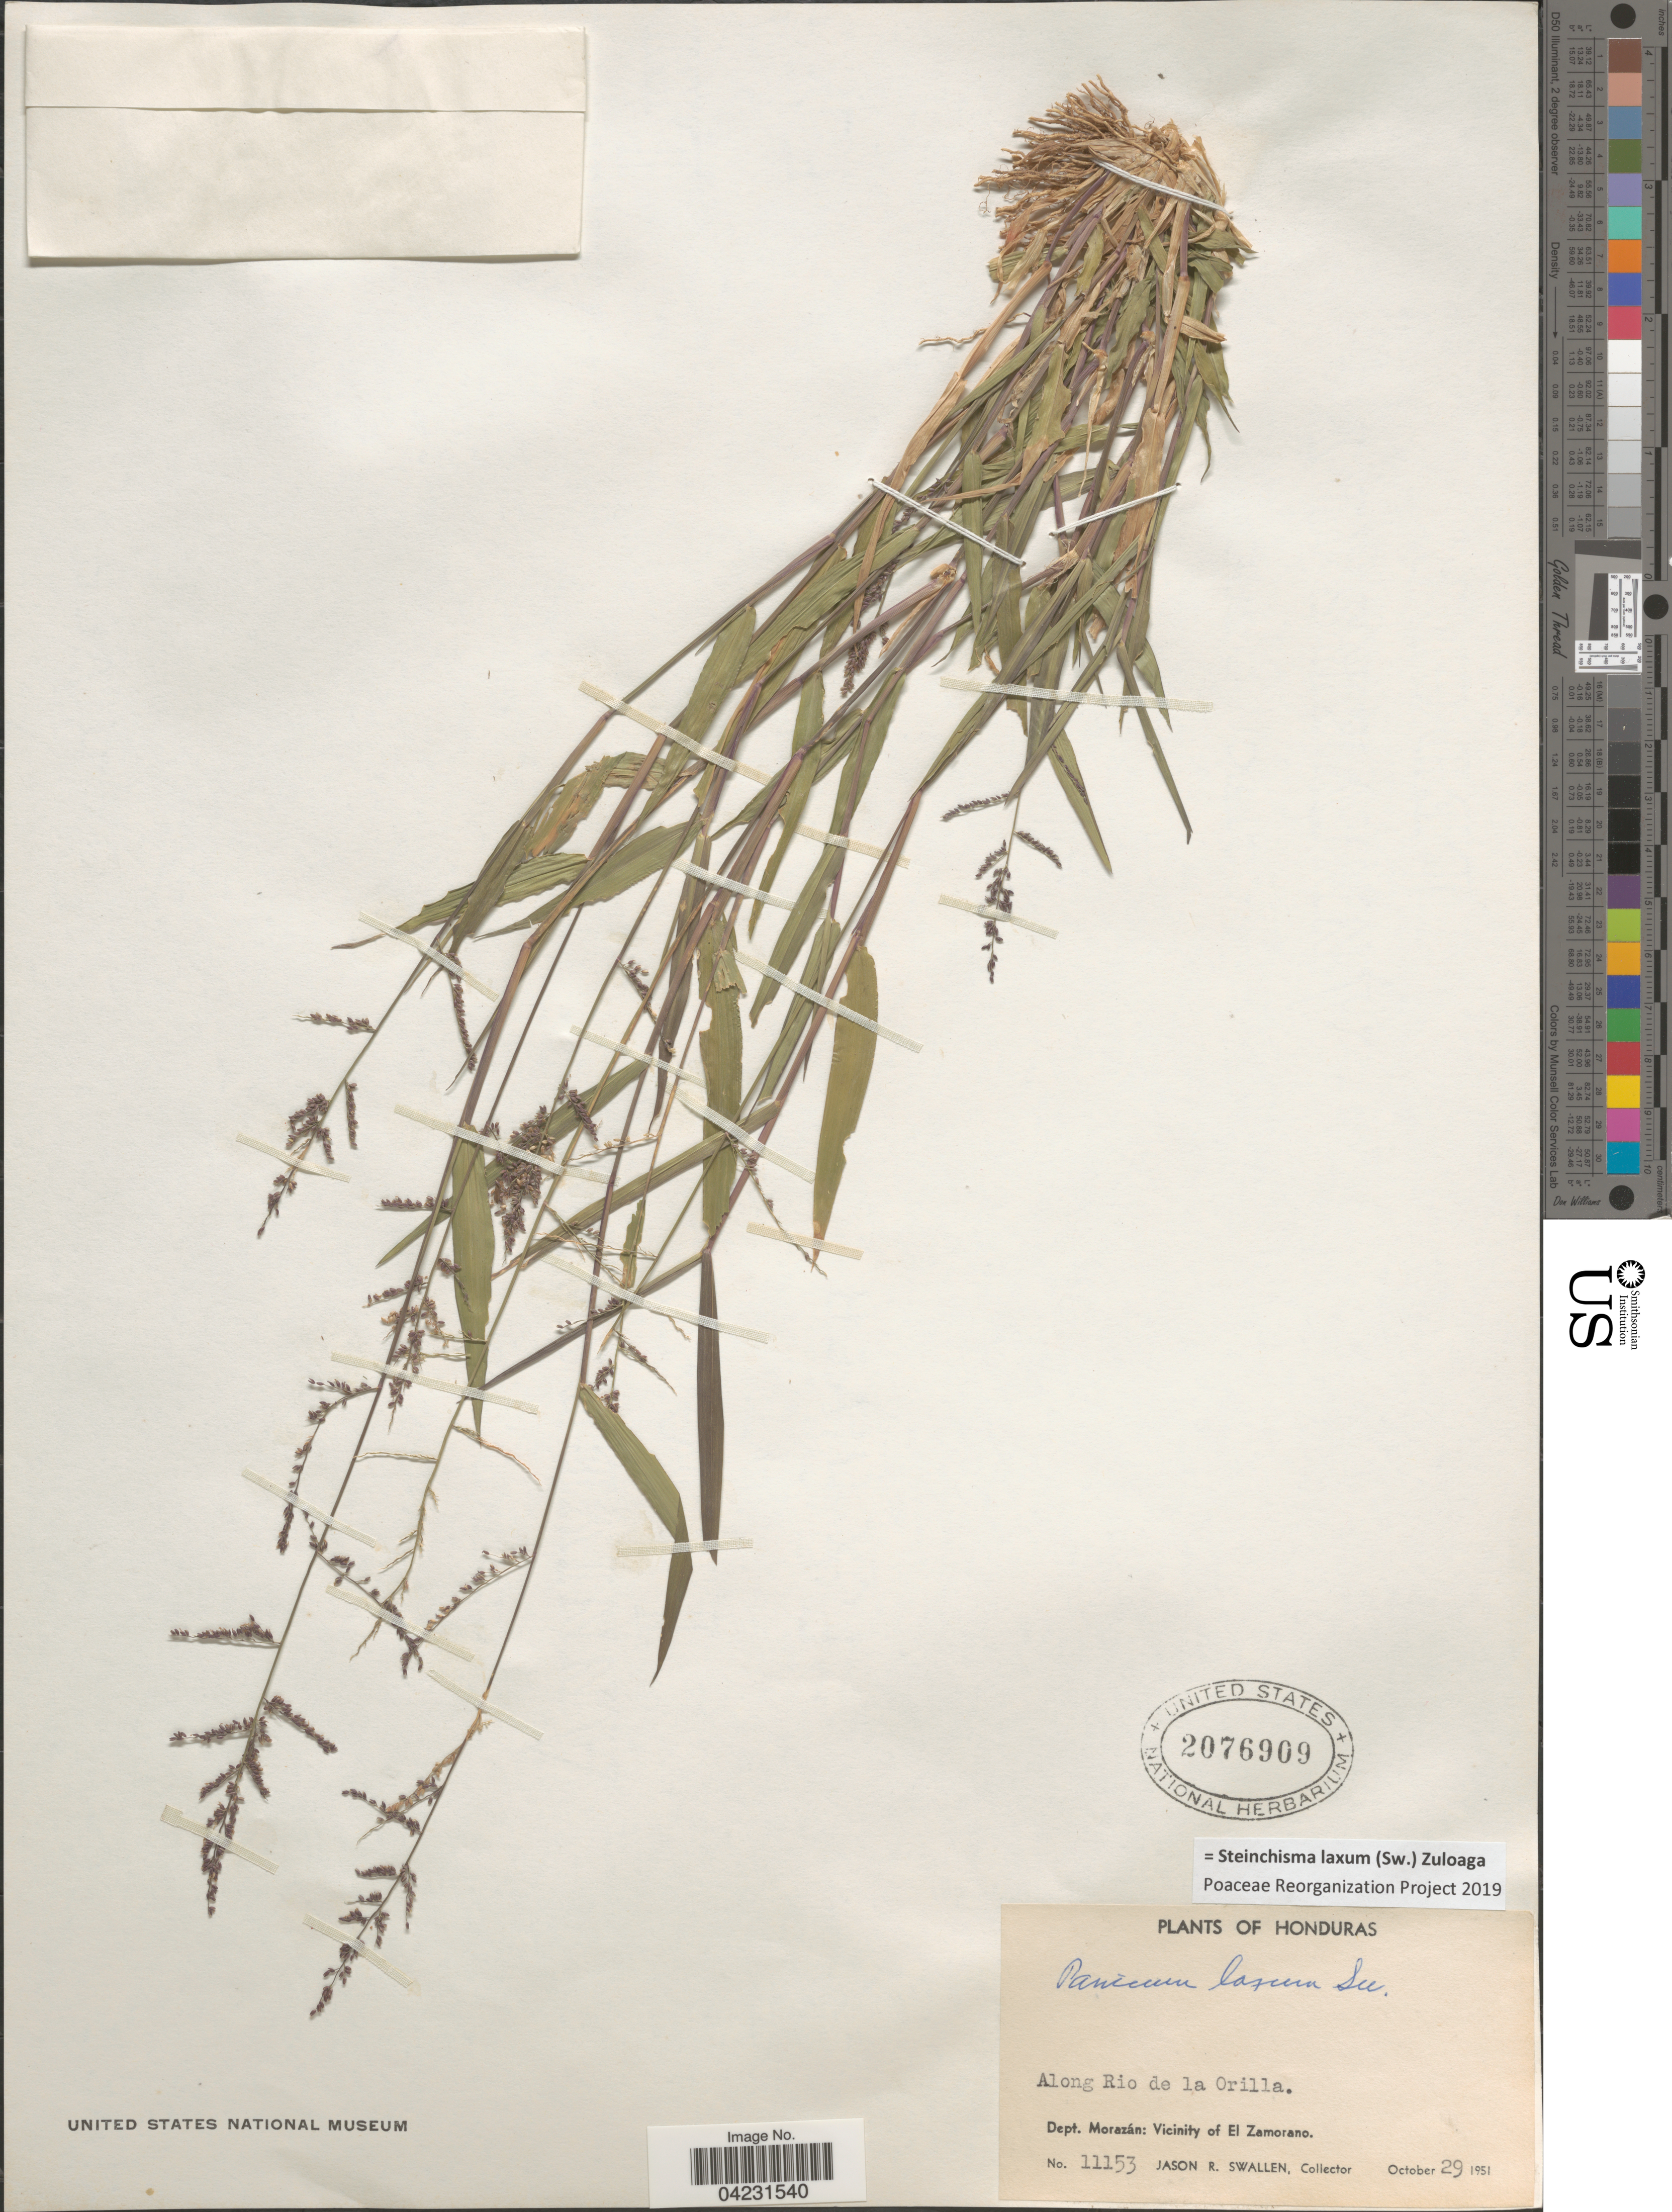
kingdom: Plantae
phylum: Tracheophyta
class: Liliopsida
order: Poales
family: Poaceae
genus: Steinchisma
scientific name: Steinchisma laxum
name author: (Sw.) Zuloaga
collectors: J. R. Swallen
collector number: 11153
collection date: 1951-10-29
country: Honduras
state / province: Fco. Morazán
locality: Along Rio de la Orilla. Dept. Morazán: Vicinity of El Zamorano.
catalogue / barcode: US 2076909